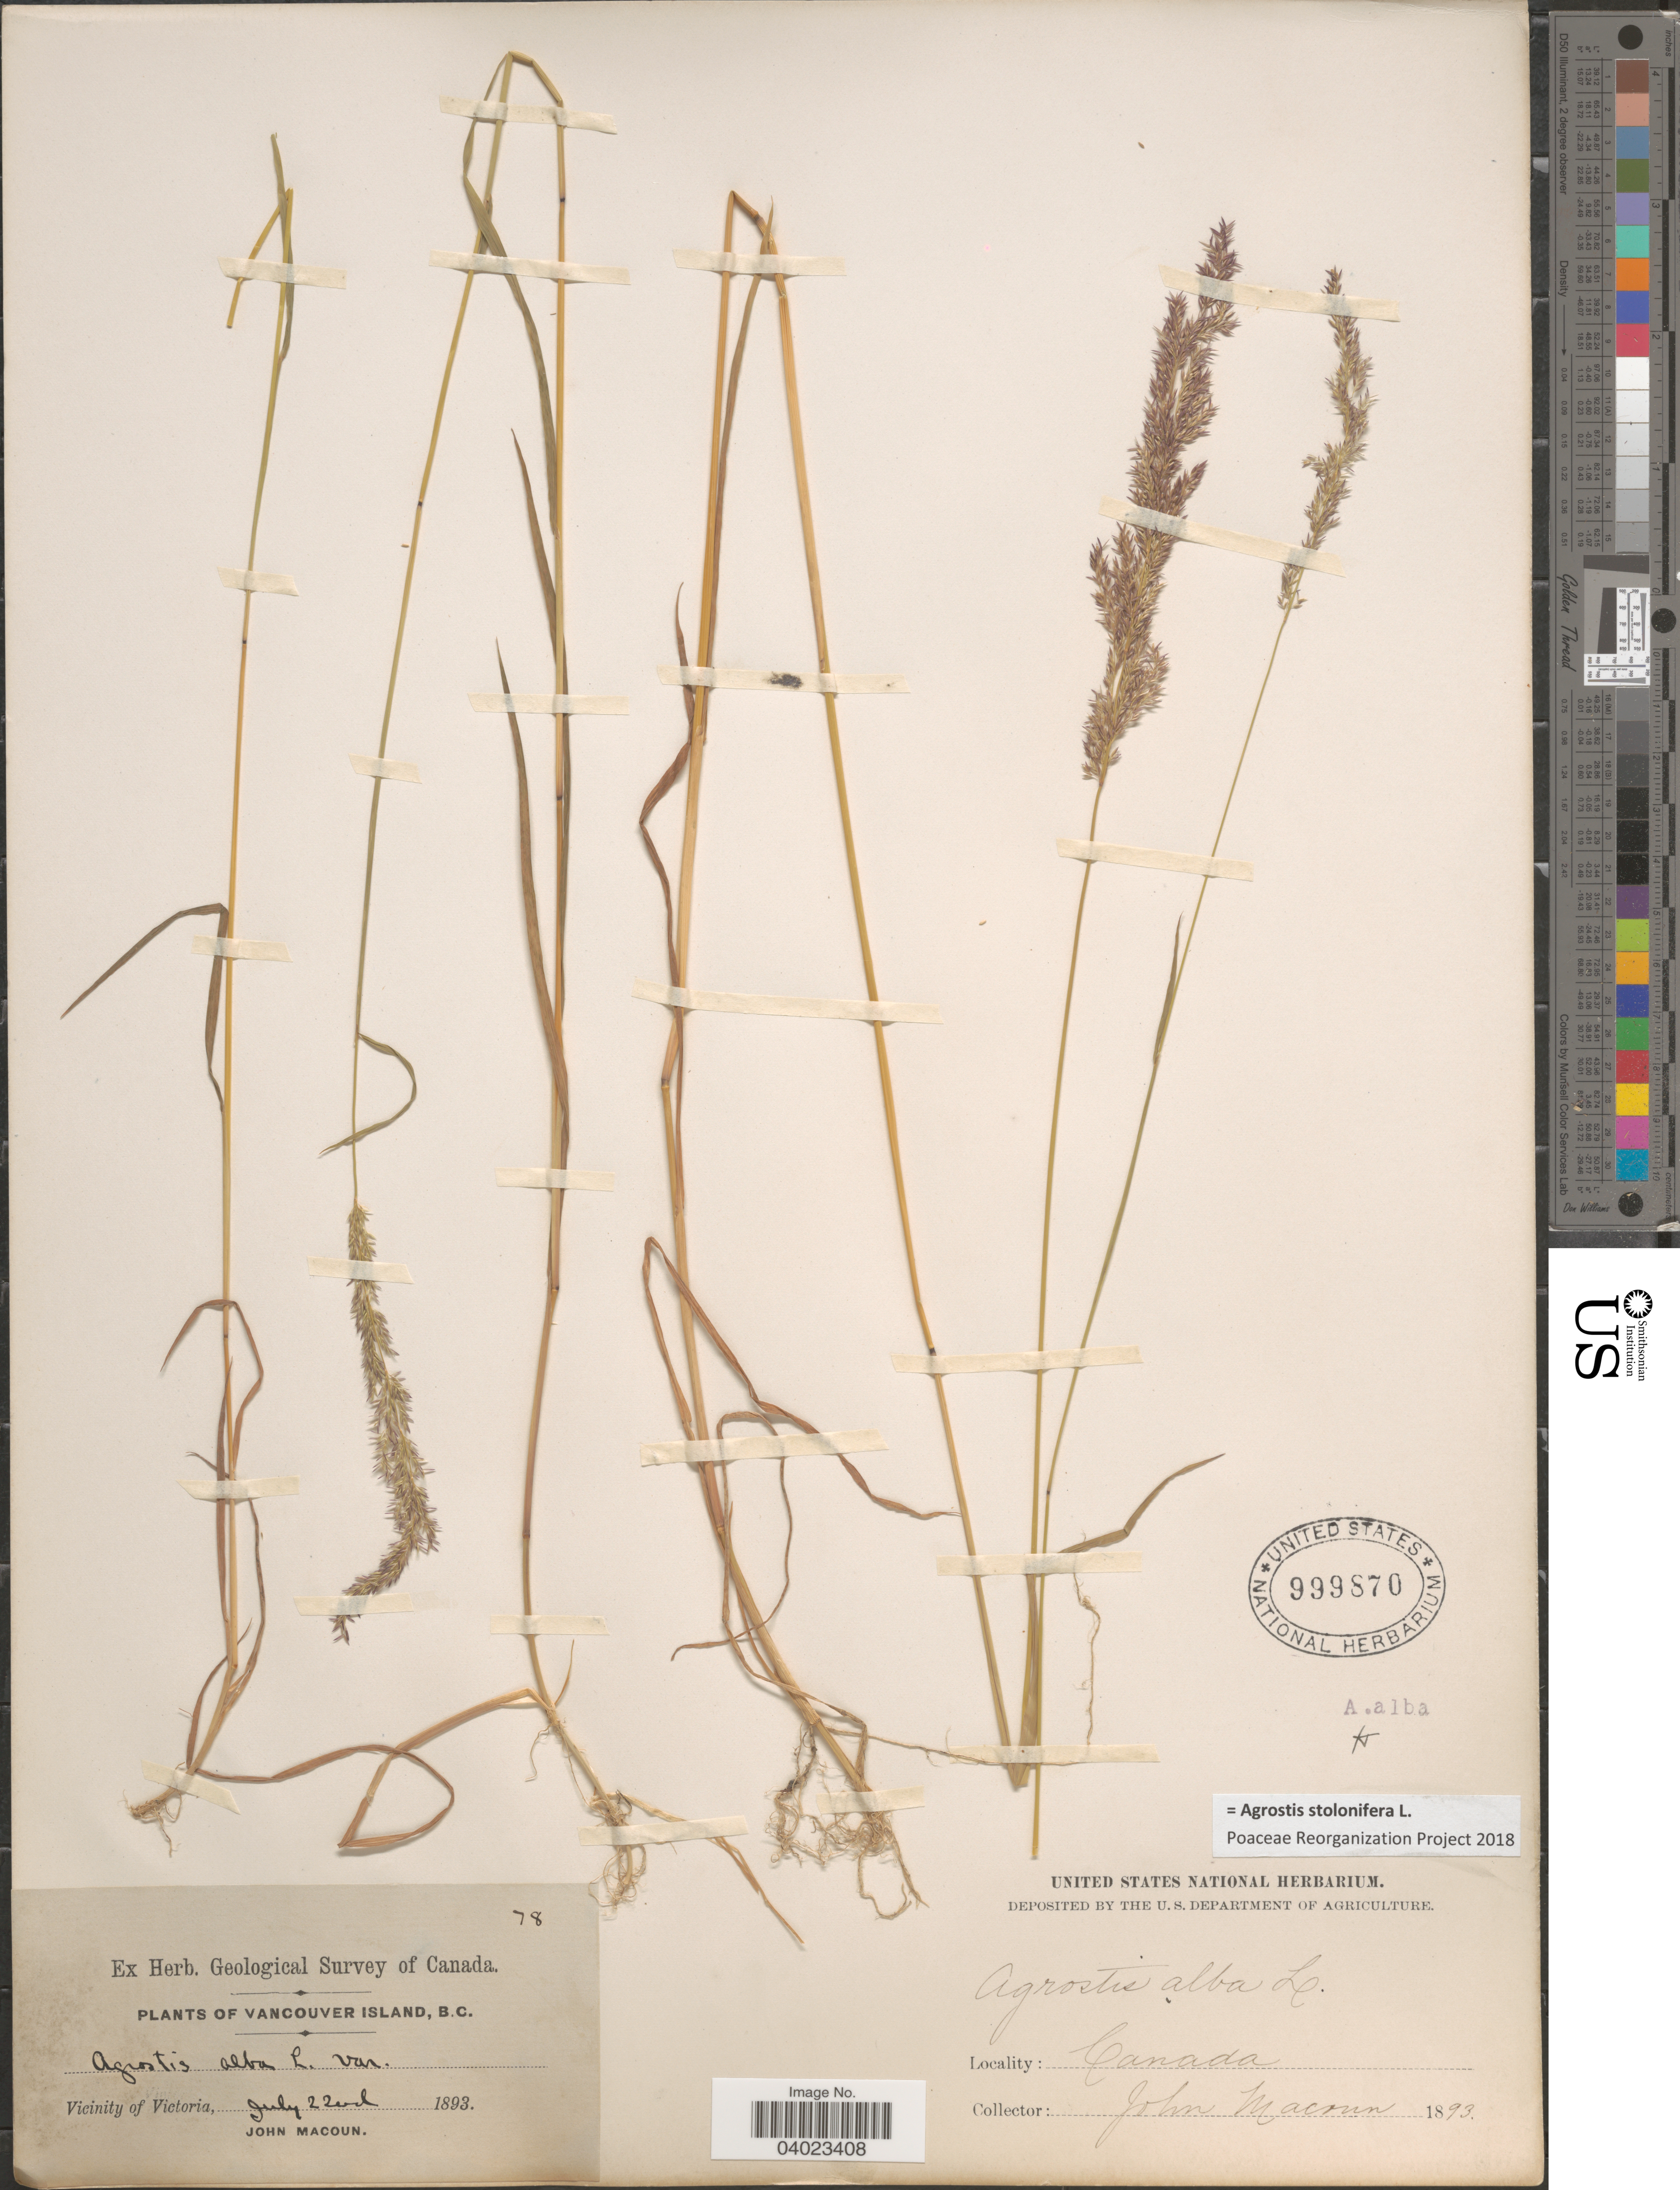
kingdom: Plantae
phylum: Tracheophyta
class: Liliopsida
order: Poales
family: Poaceae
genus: Agrostis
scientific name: Agrostis stolonifera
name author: L.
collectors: J. Macoun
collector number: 78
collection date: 1893-07-22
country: Canada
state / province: British Columbia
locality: Vancouver Island. Vicinity of Victoria.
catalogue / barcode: US 999870